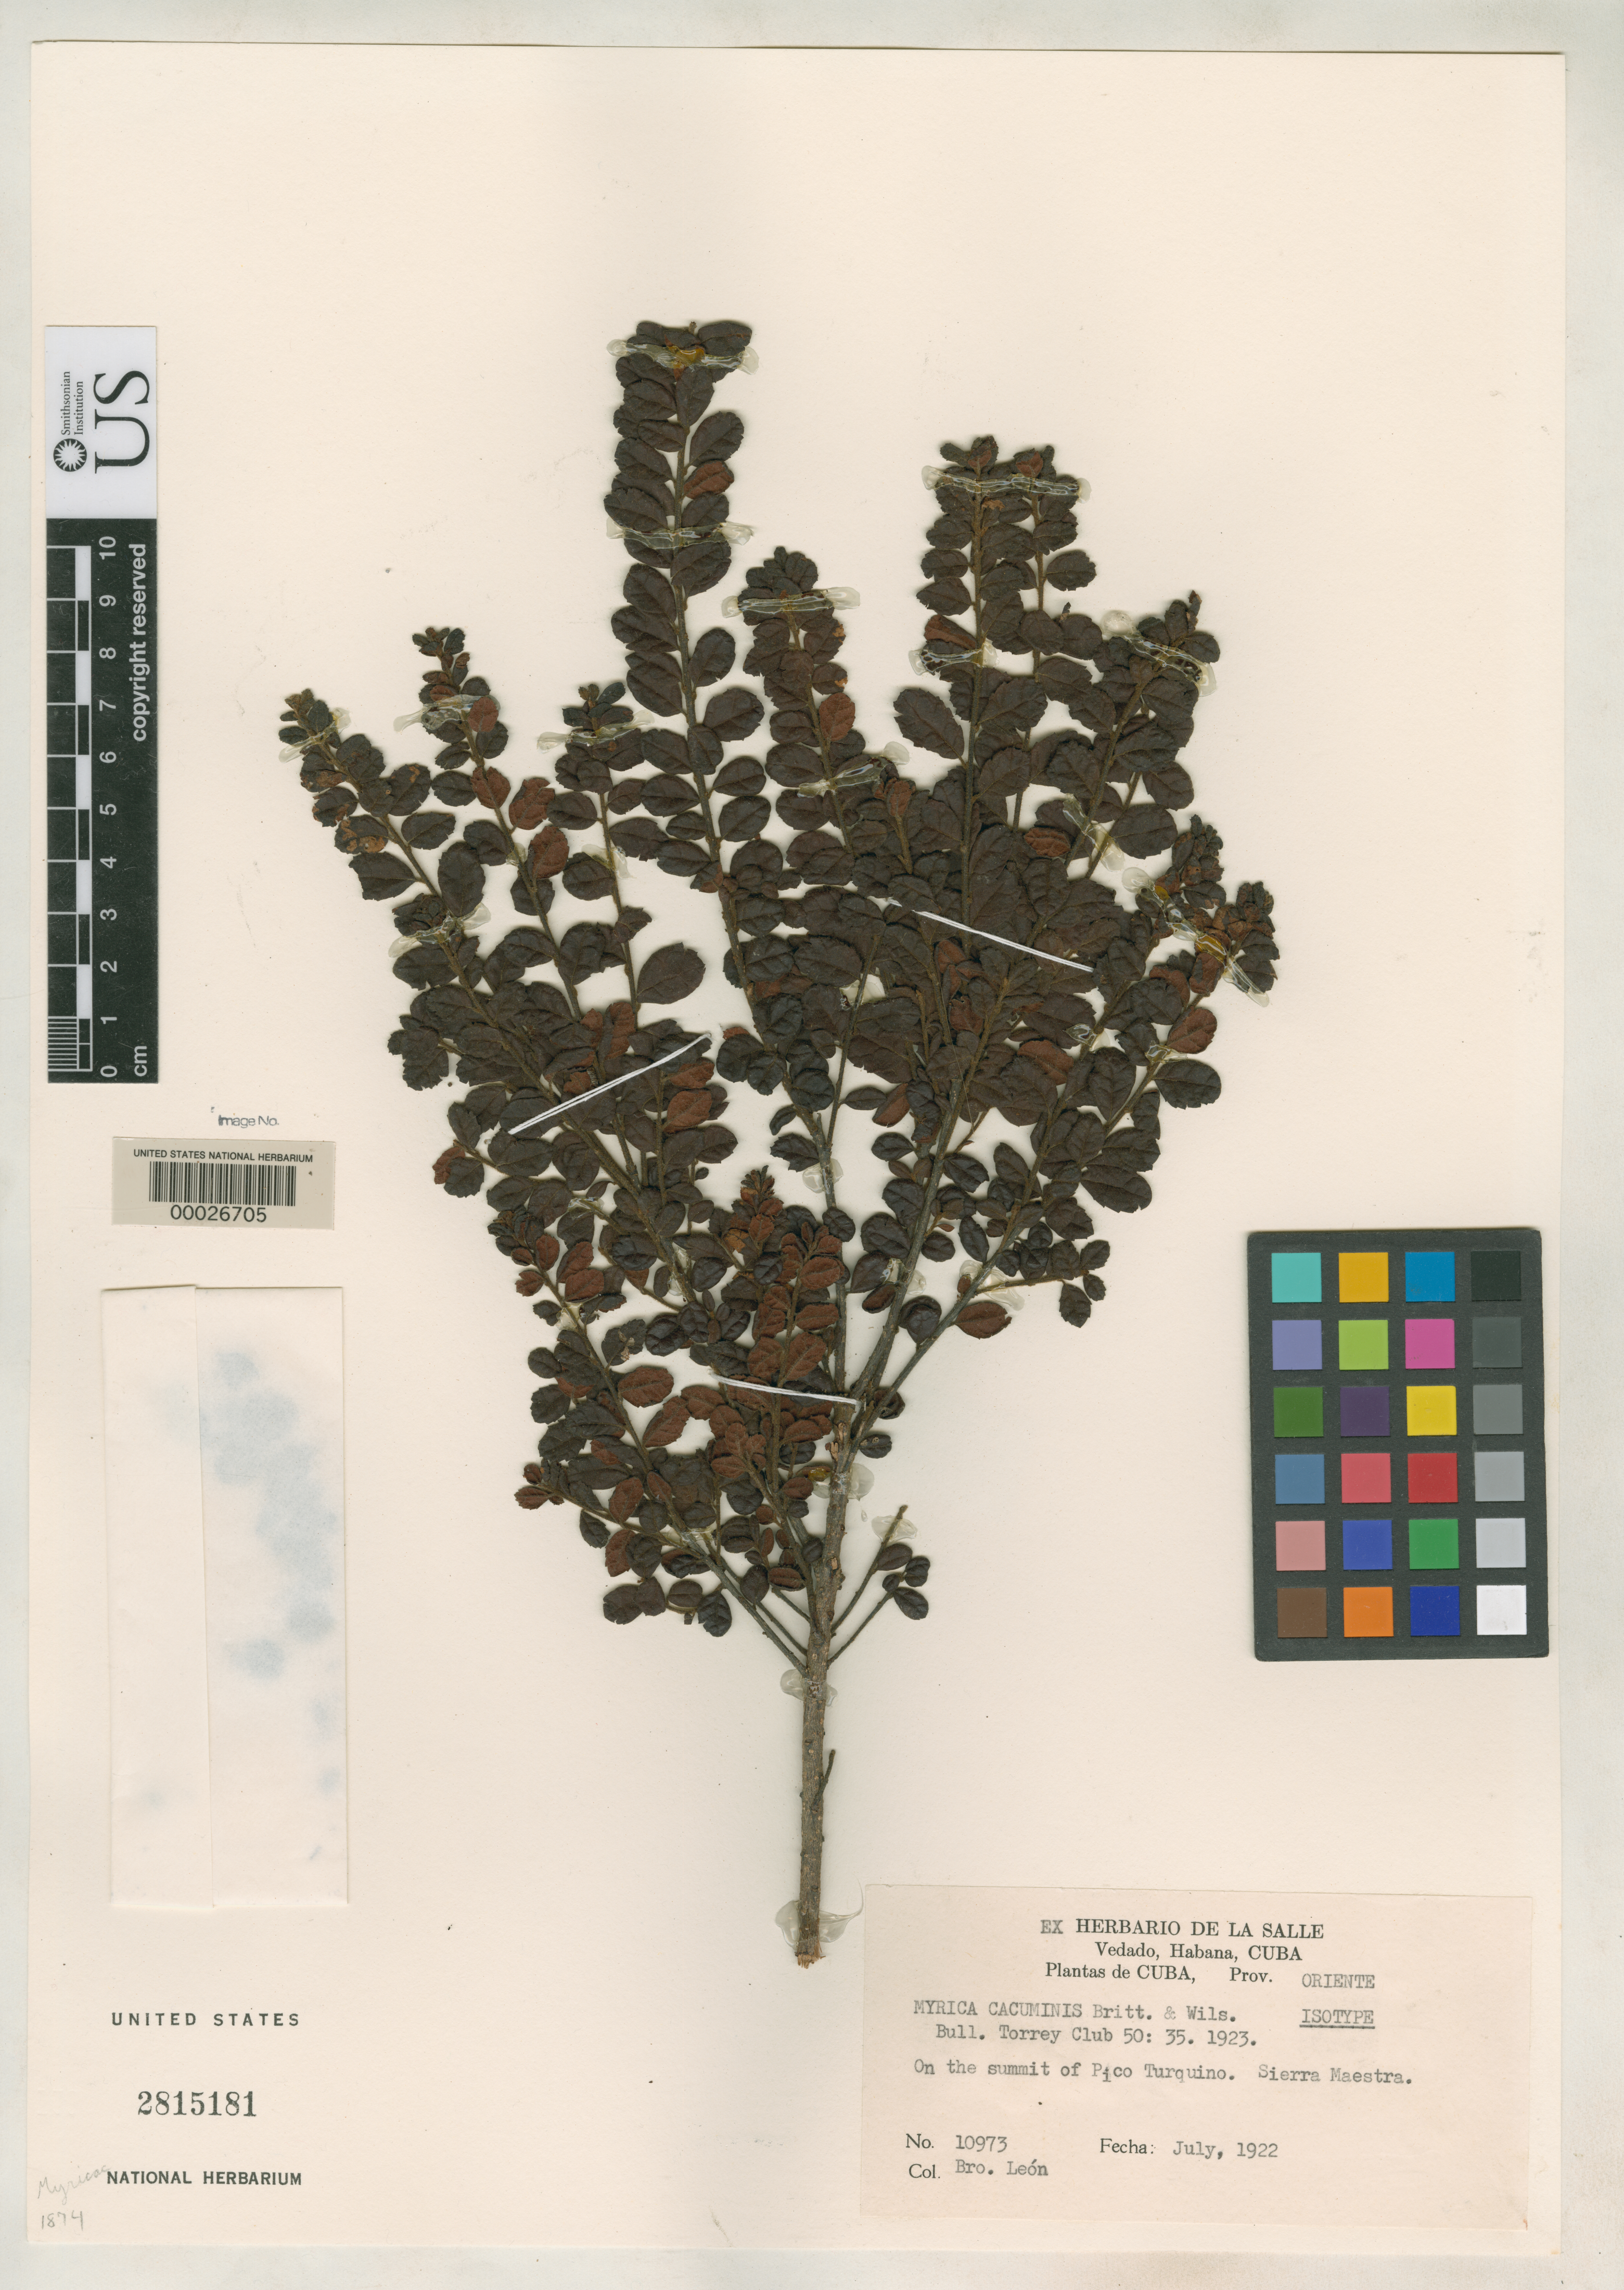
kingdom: Plantae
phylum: Tracheophyta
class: Magnoliopsida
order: Fagales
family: Myricaceae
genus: Myrica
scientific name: Myrica cacuminis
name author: Britton & P. Wilson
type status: Isotype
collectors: Bro. León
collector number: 10973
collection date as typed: Jul 1922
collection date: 1922-07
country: Cuba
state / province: Oriente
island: Greater Antilles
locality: Summit of Pico Turquino, Sierra Maestra.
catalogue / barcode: US 2815181